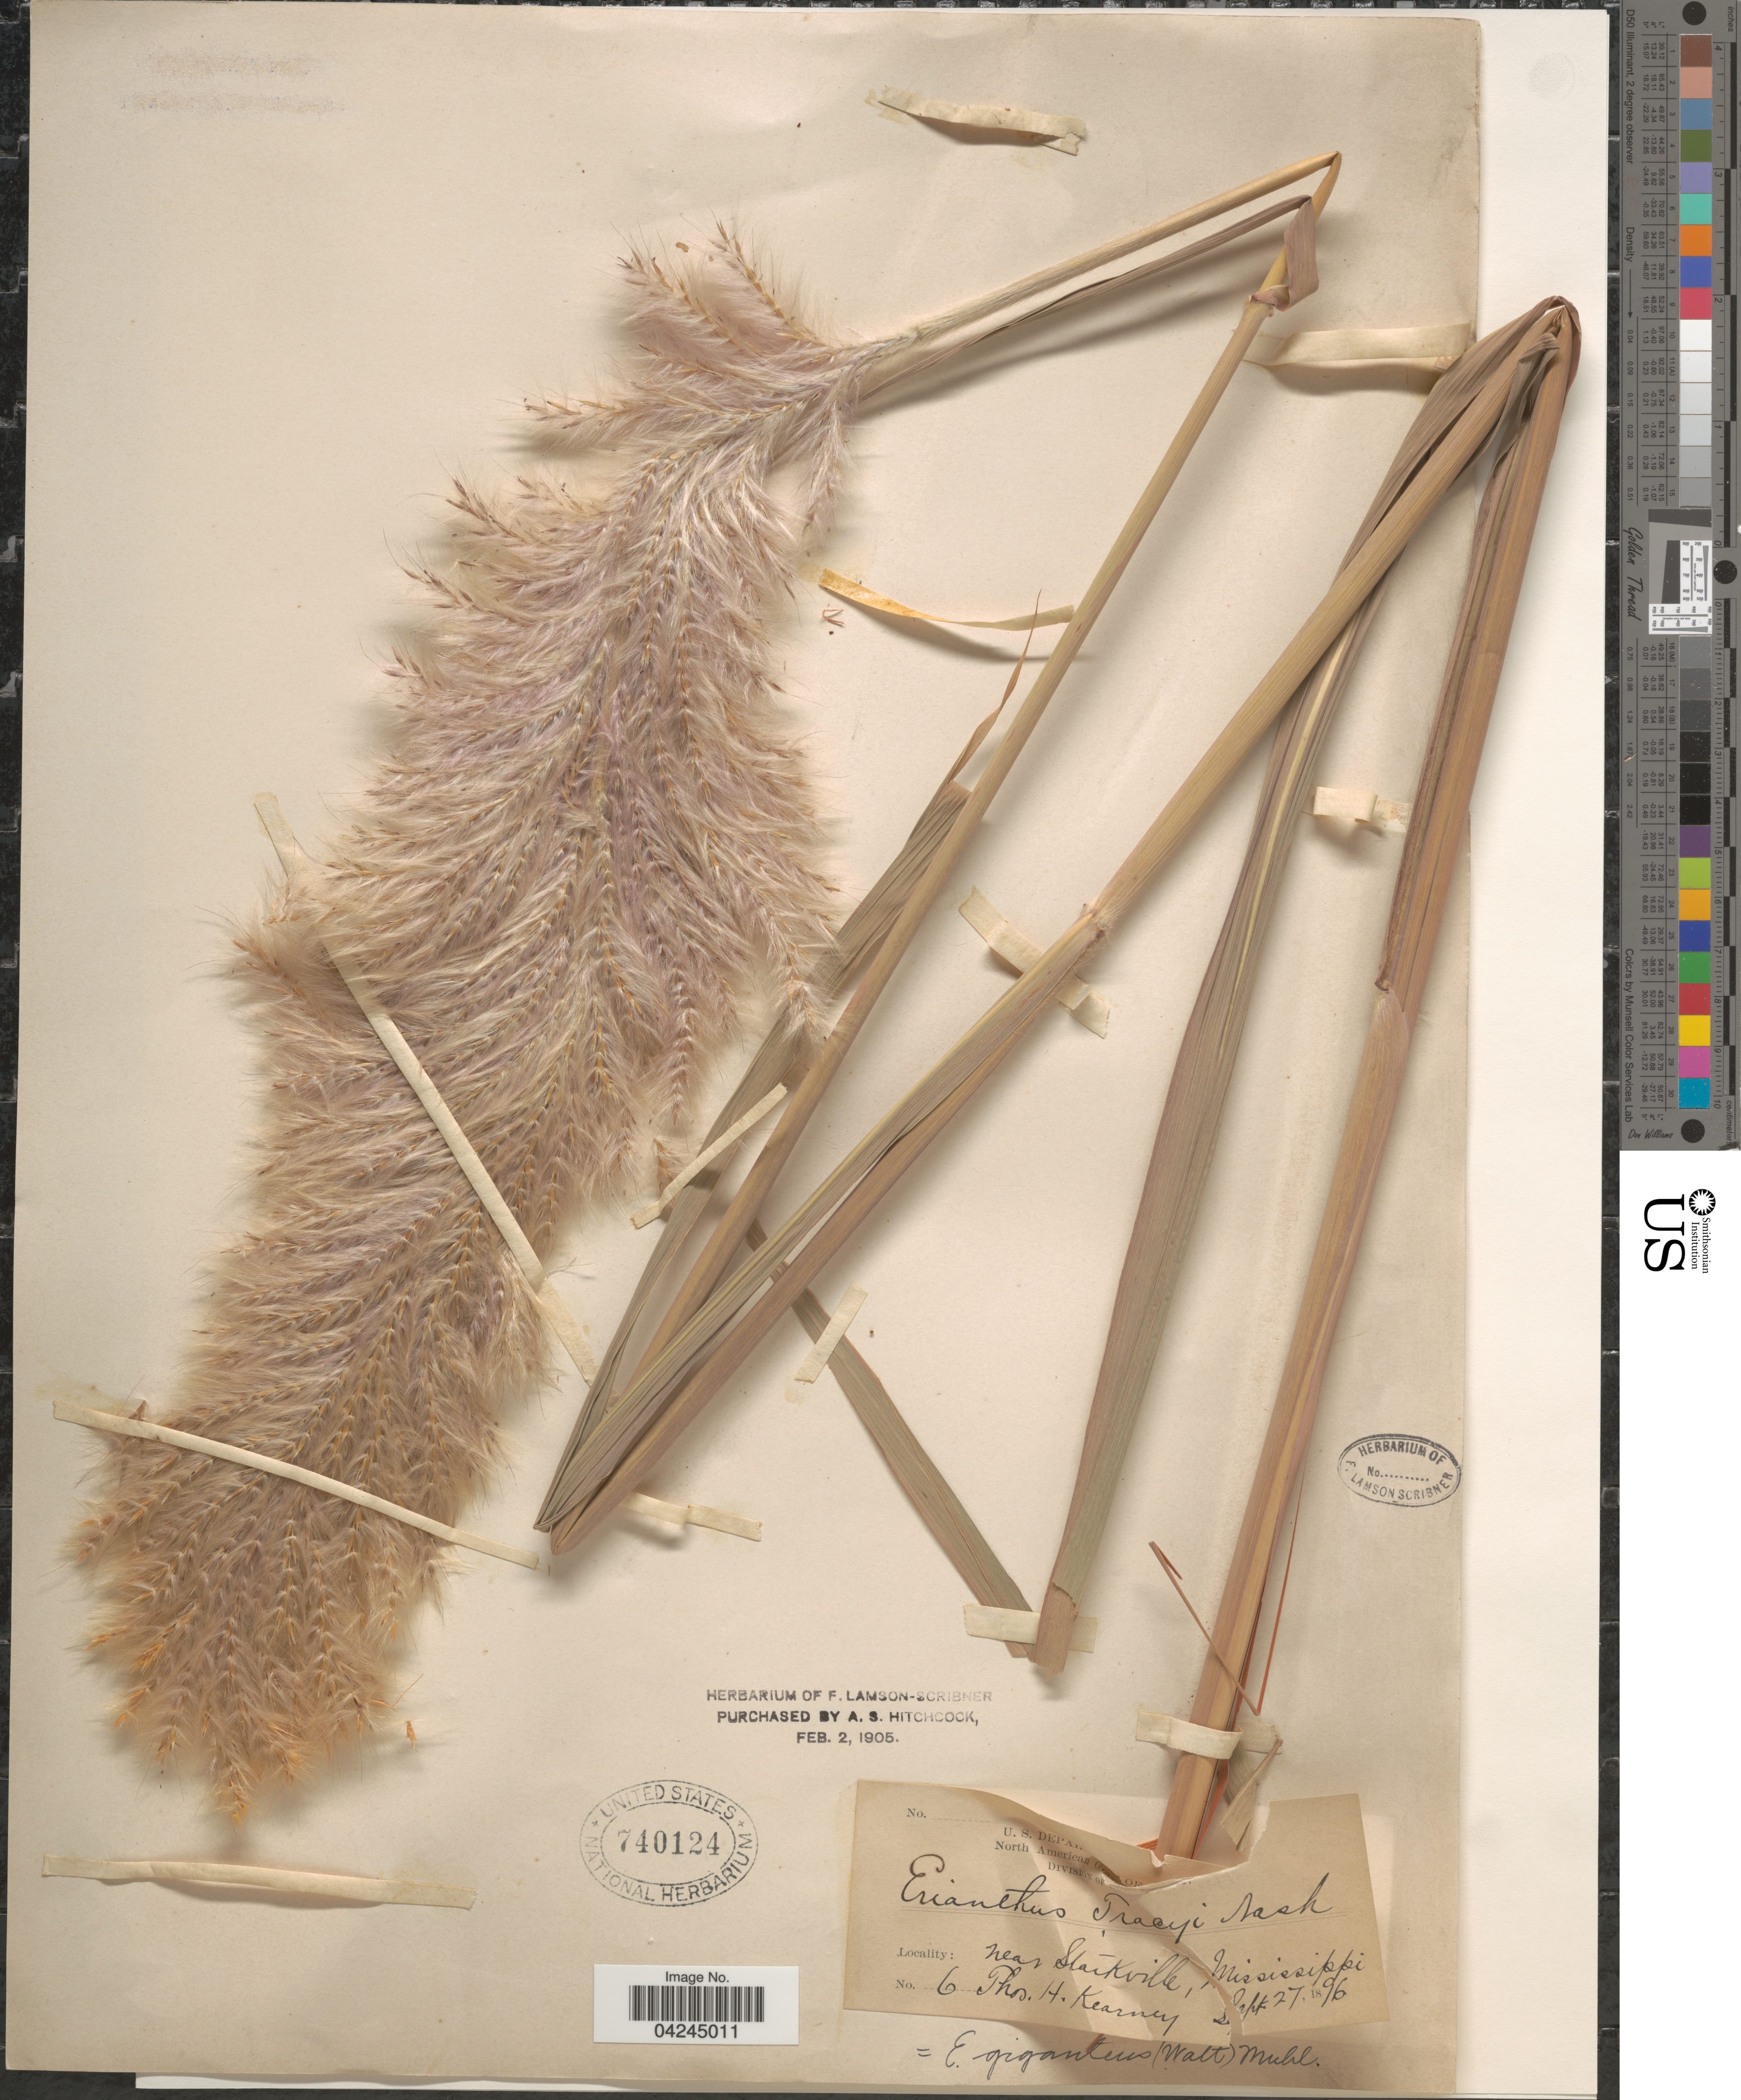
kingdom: Plantae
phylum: Tracheophyta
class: Liliopsida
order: Poales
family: Poaceae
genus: Erianthus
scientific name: Erianthus giganteus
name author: (Walter) P. Beauv.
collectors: T. H. Kearney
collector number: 6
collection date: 1896-09-27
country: United States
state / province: Mississippi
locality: Near Starkville.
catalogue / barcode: US 740124